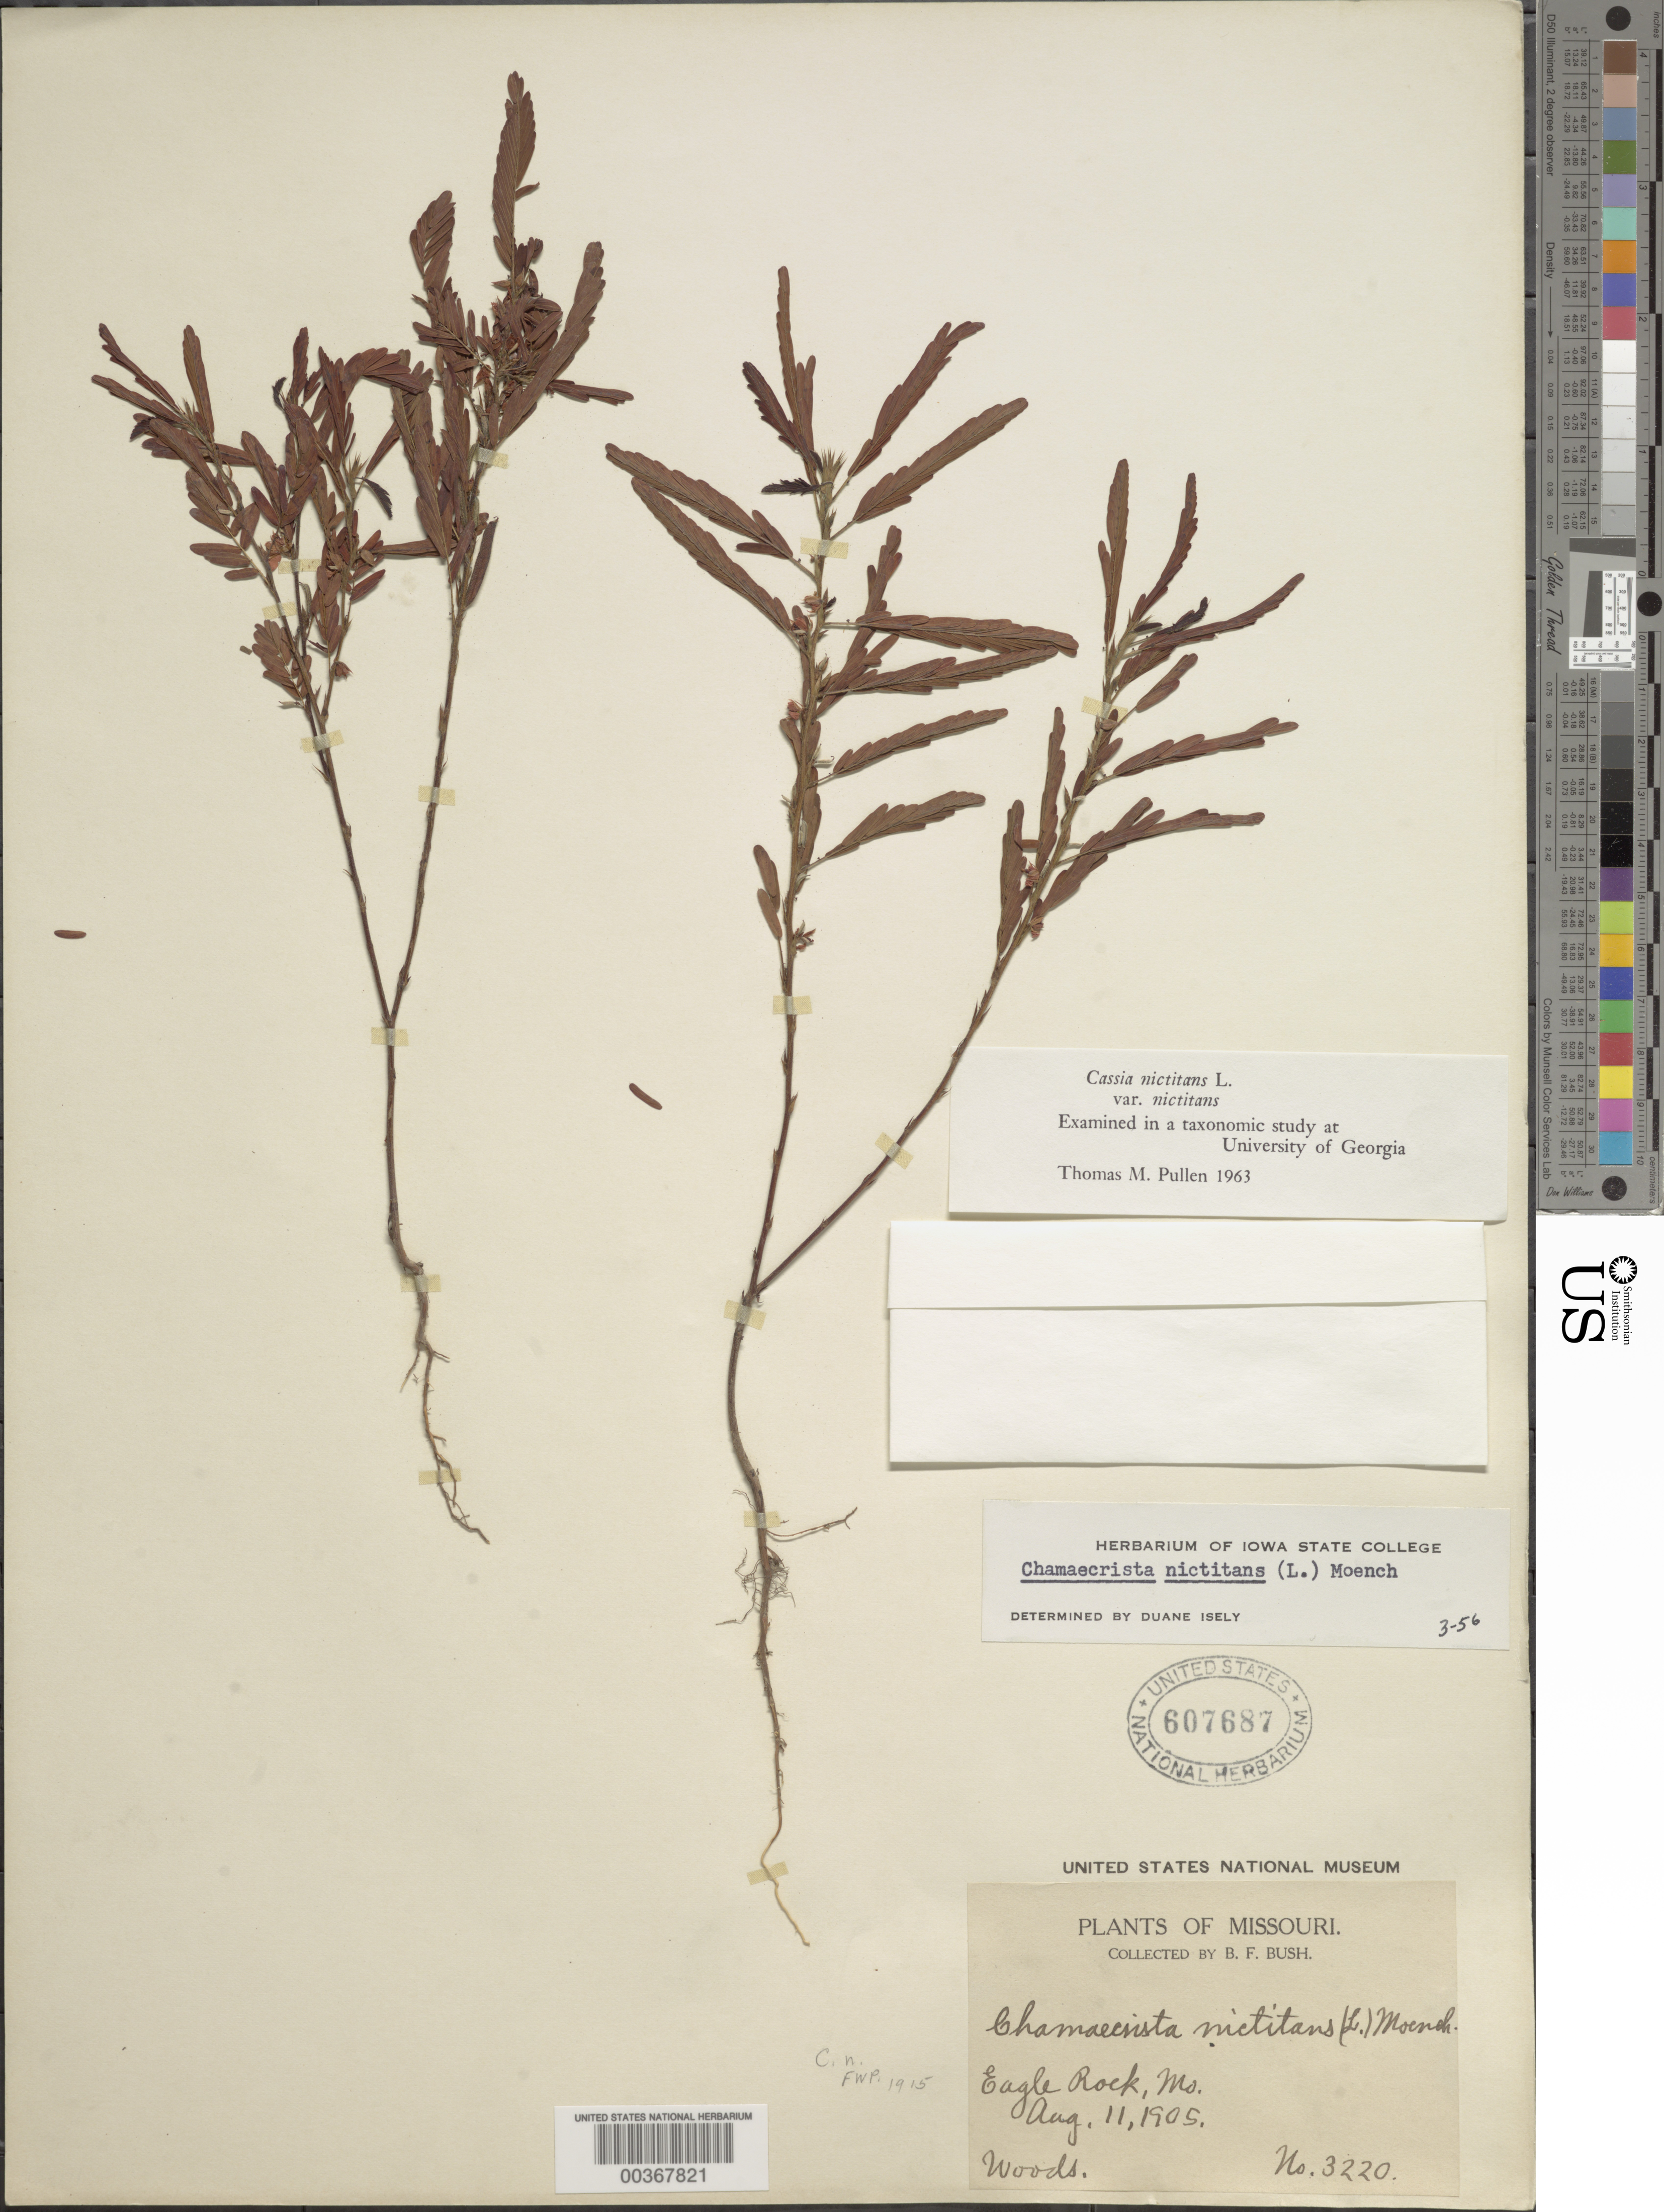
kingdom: Plantae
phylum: Tracheophyta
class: Magnoliopsida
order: Fabales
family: Fabaceae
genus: Chamaecrista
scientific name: Chamaecrista nictitans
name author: (L.) Moench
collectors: B. F. Bush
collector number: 3220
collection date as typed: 11 Aug 1905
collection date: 1905-08-11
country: United States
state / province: Missouri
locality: Eagle rock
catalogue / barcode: US 607687